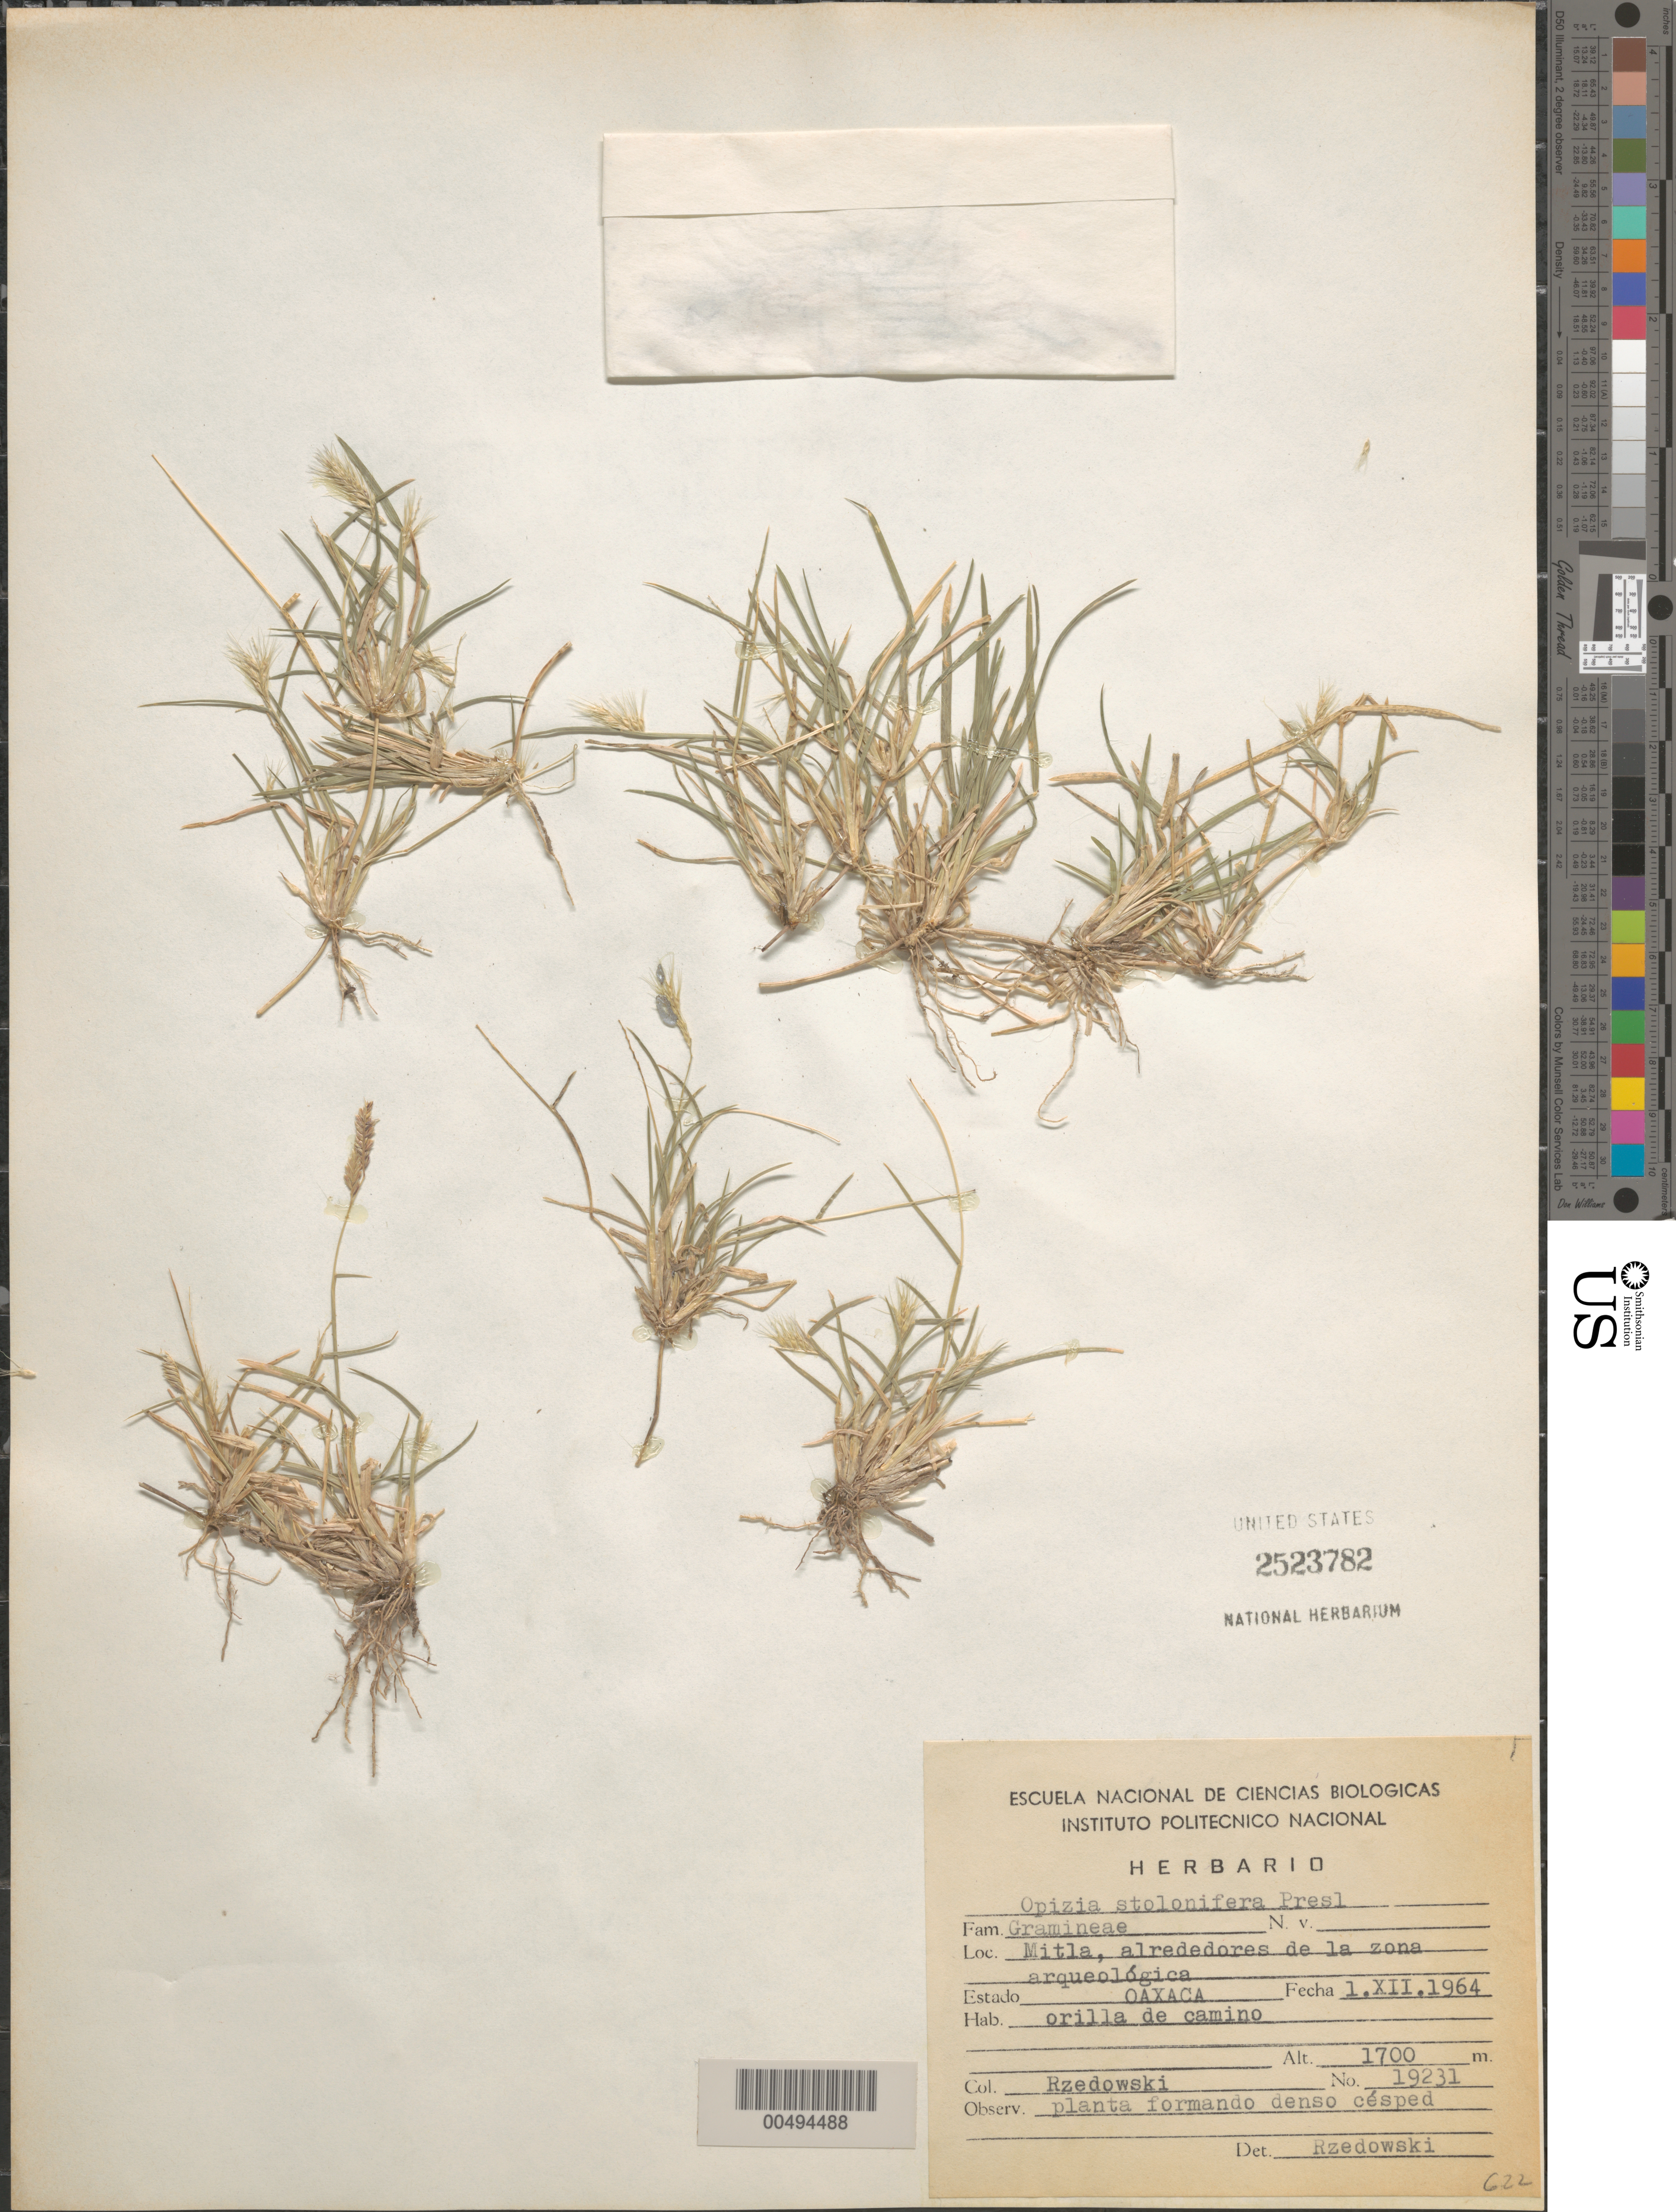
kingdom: Plantae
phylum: Tracheophyta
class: Liliopsida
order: Poales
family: Poaceae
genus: Opizia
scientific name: Opizia stolonifera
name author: J. Presl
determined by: Rzedowski, J.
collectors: J. Rzedowski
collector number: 19231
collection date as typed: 1 Dec 1964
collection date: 1964-12-01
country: Mexico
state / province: Oaxaca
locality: Mitla, alredededores de la zona arqueol¢gica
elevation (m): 1700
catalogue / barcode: US 2523782